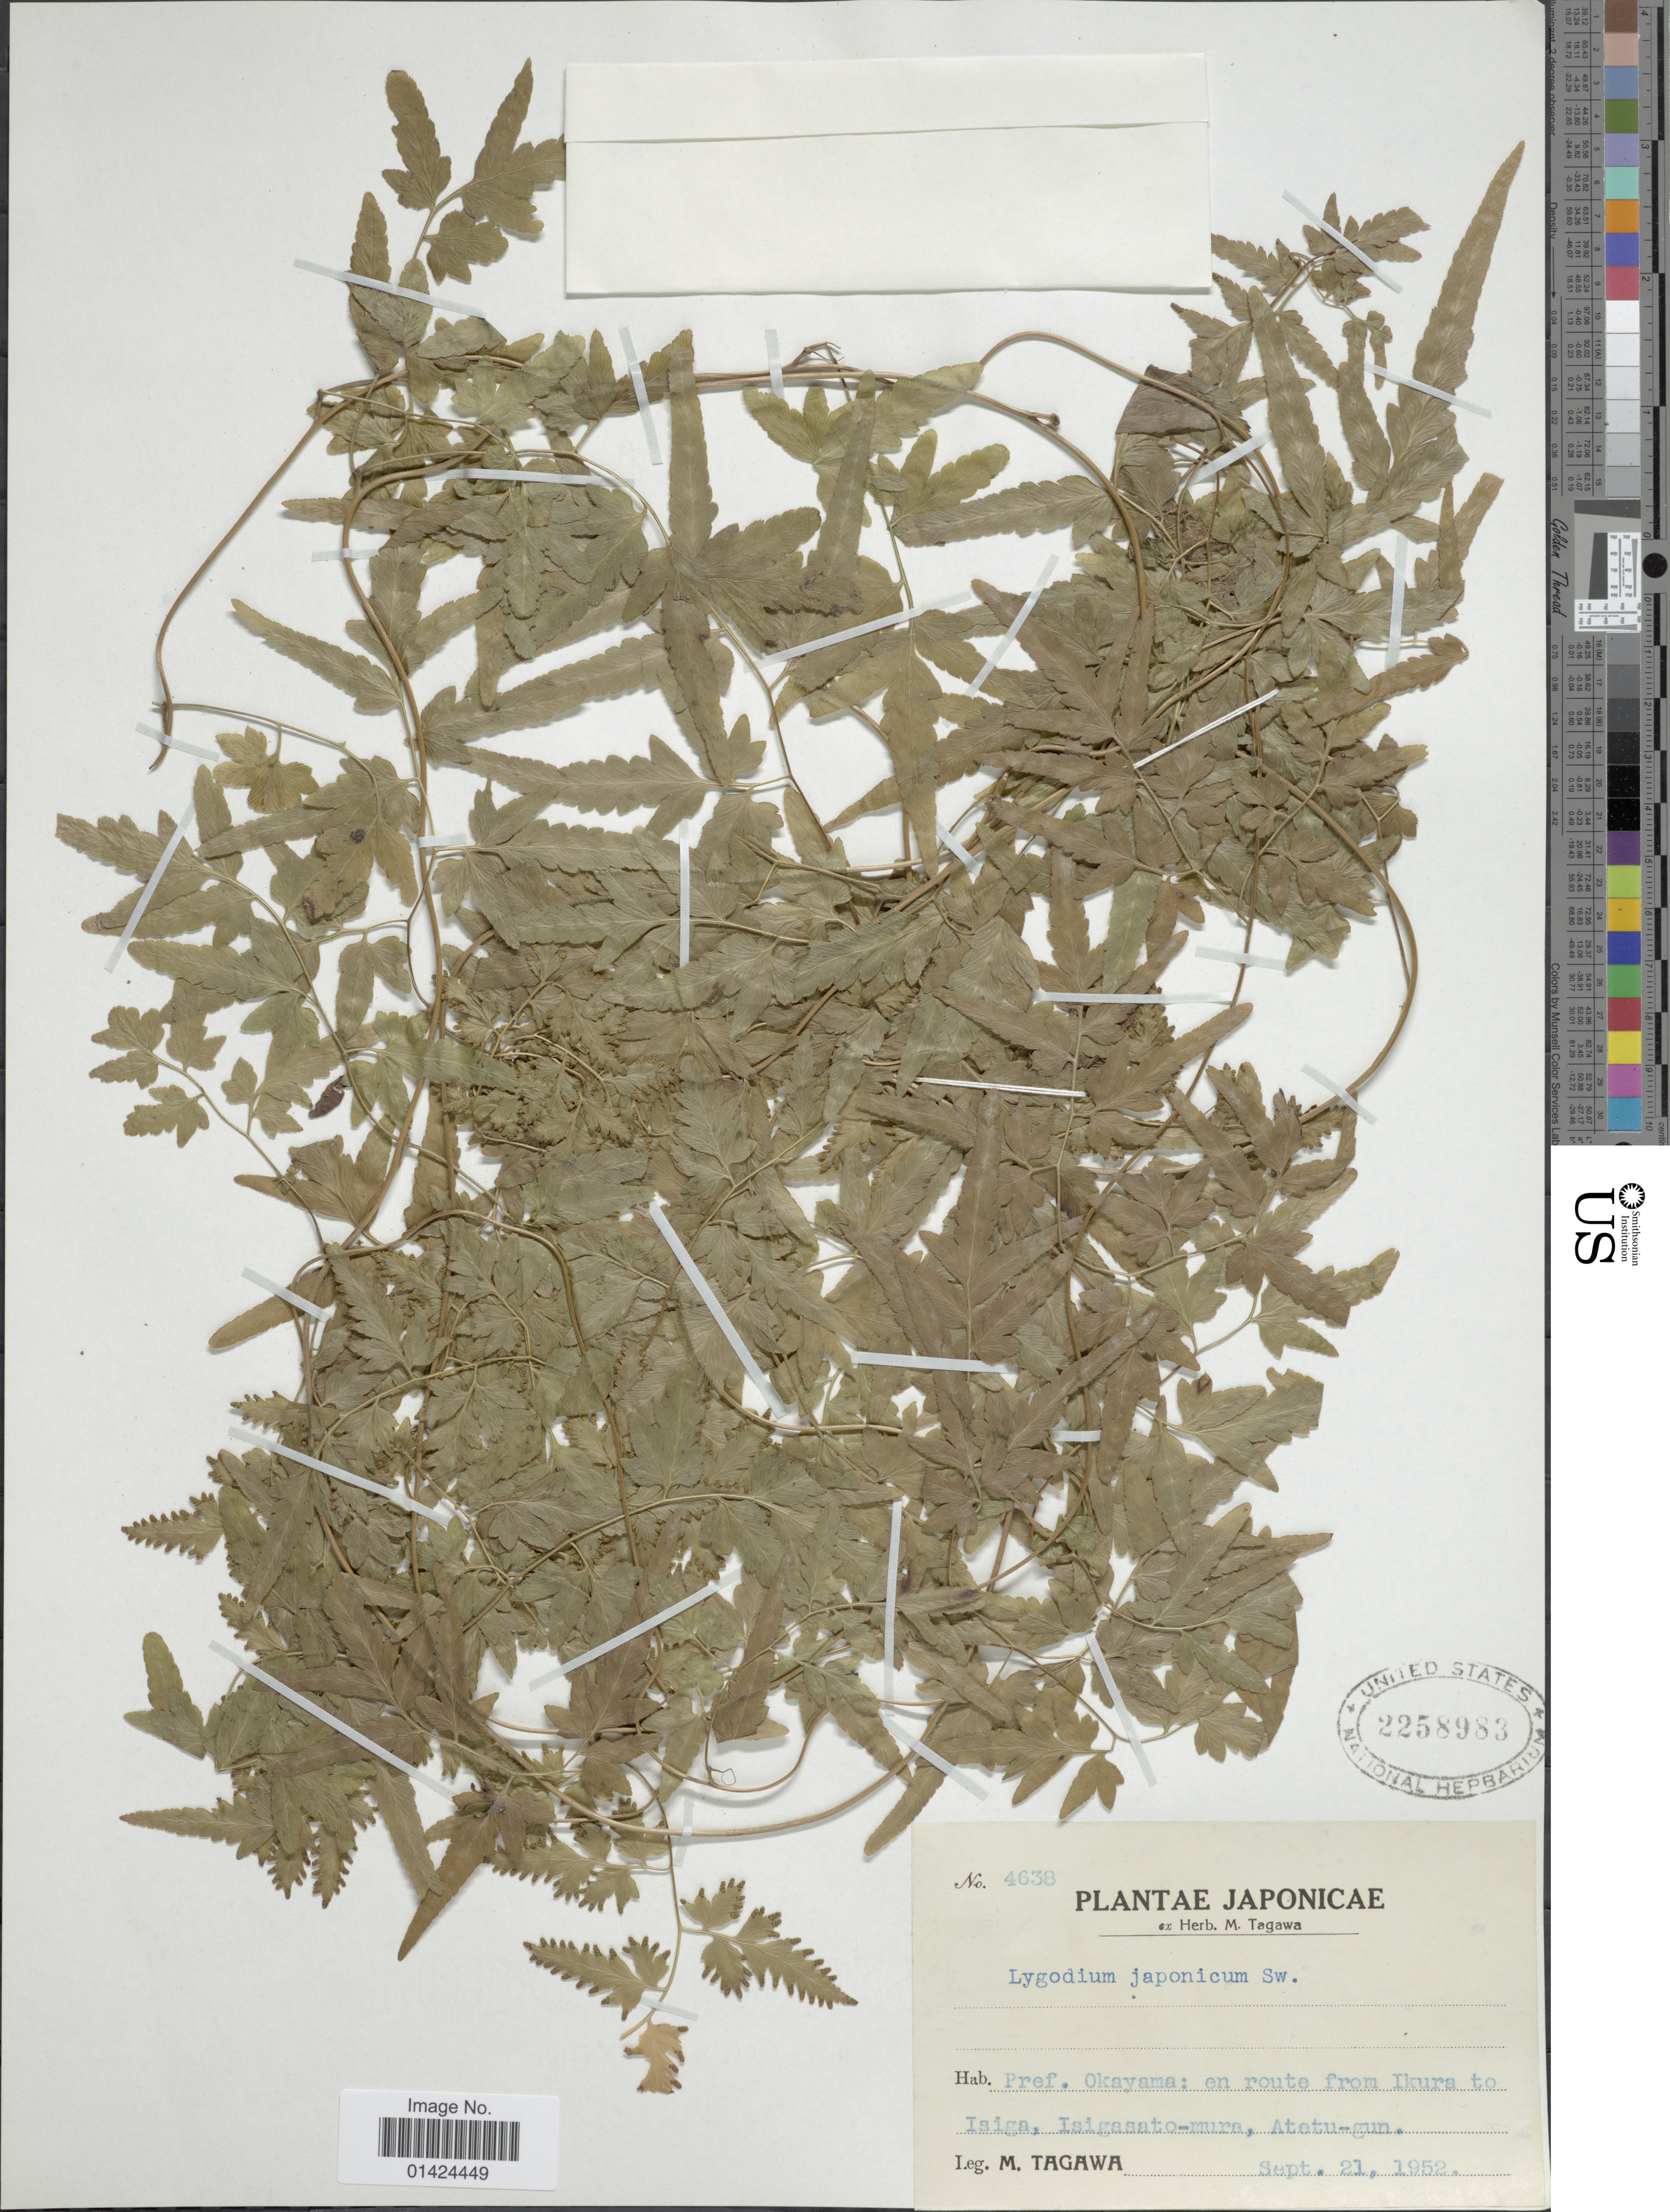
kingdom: Plantae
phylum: Tracheophyta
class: Polypodiopsida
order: Schizaeales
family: Lygodiaceae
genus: Lygodium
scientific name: Lygodium japonicum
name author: (Thunb.) Sw.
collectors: M. Tagawa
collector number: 4638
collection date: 1952-09-21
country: Japan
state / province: Okayama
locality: En route from Ikura to Isiga, Isigasato-mura, Atetu-gun.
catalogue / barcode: US 2258983